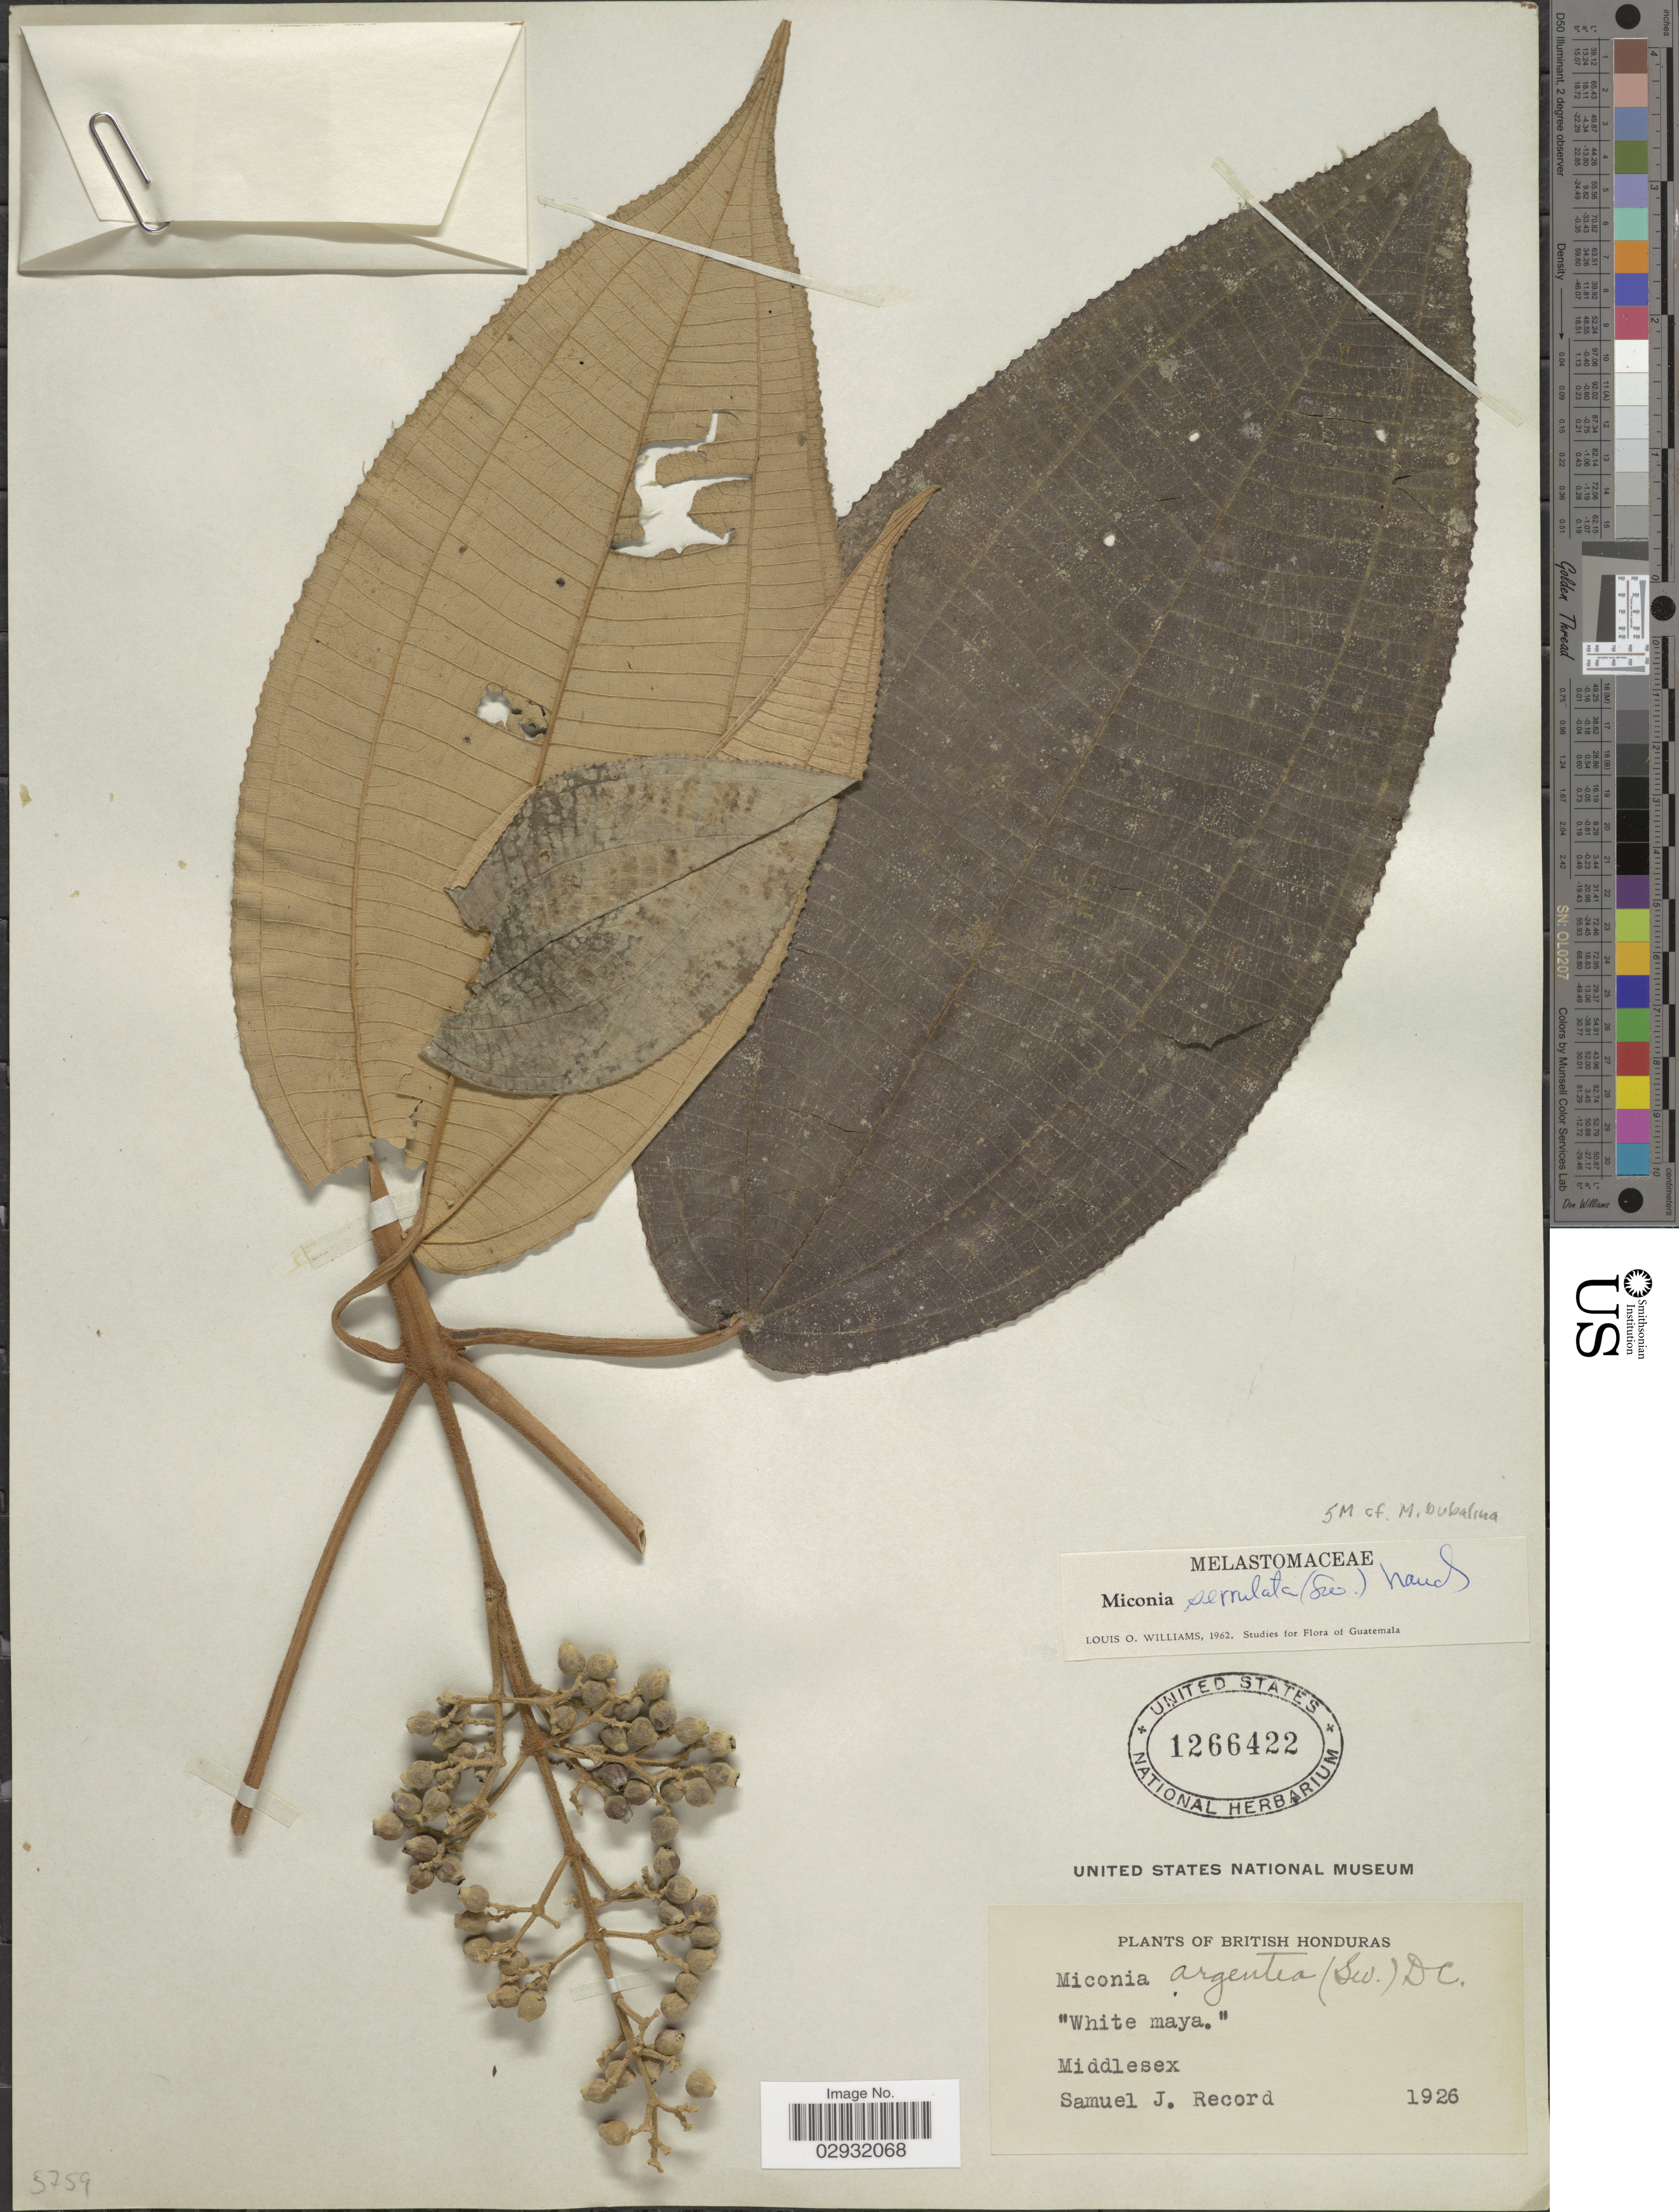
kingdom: Plantae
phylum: Tracheophyta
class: Magnoliopsida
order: Myrtales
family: Melastomataceae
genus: Miconia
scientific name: Miconia bubalina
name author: Naudin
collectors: S. J. Record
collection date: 1926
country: Belize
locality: British Honduras, Middlesex.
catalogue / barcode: US 1266422